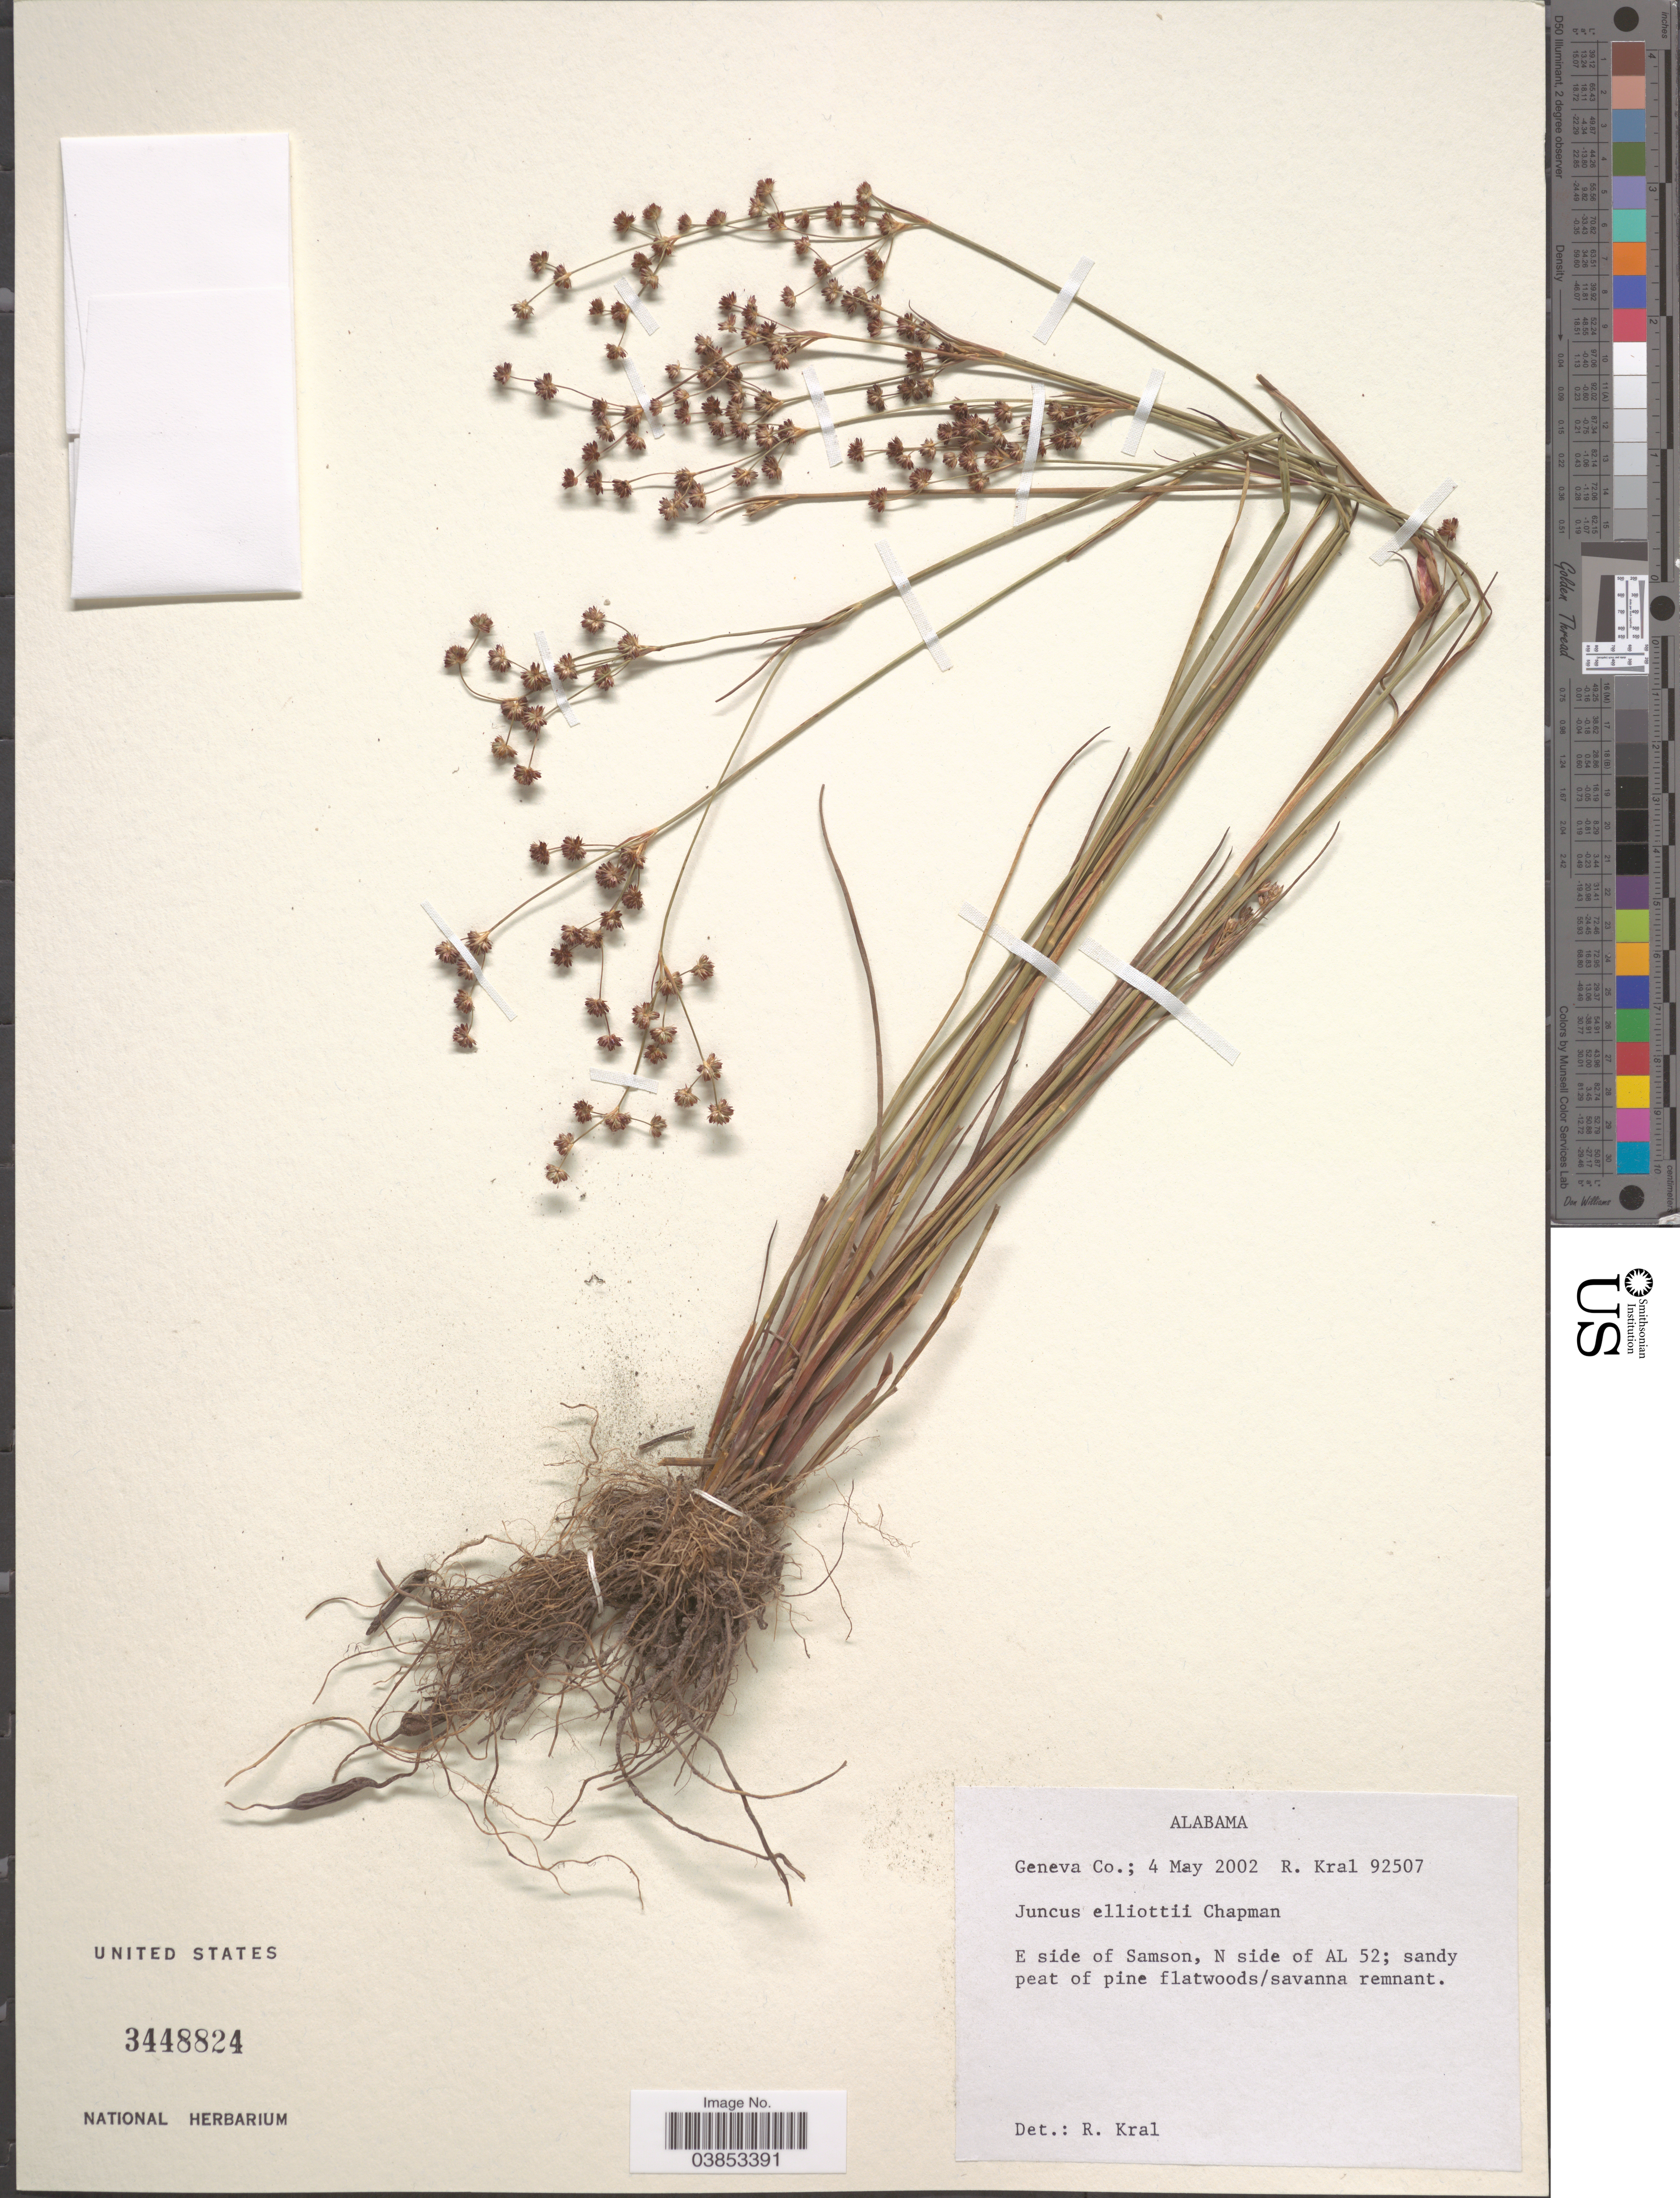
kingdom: Plantae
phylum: Tracheophyta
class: Liliopsida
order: Poales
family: Juncaceae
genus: Juncus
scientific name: Juncus elliottii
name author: Chapm.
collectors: R. Kral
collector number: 92507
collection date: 2002-05-04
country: United States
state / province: Alabama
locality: Geneva Co.; E side of Samson, N side of AL 52.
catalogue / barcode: US 3448824